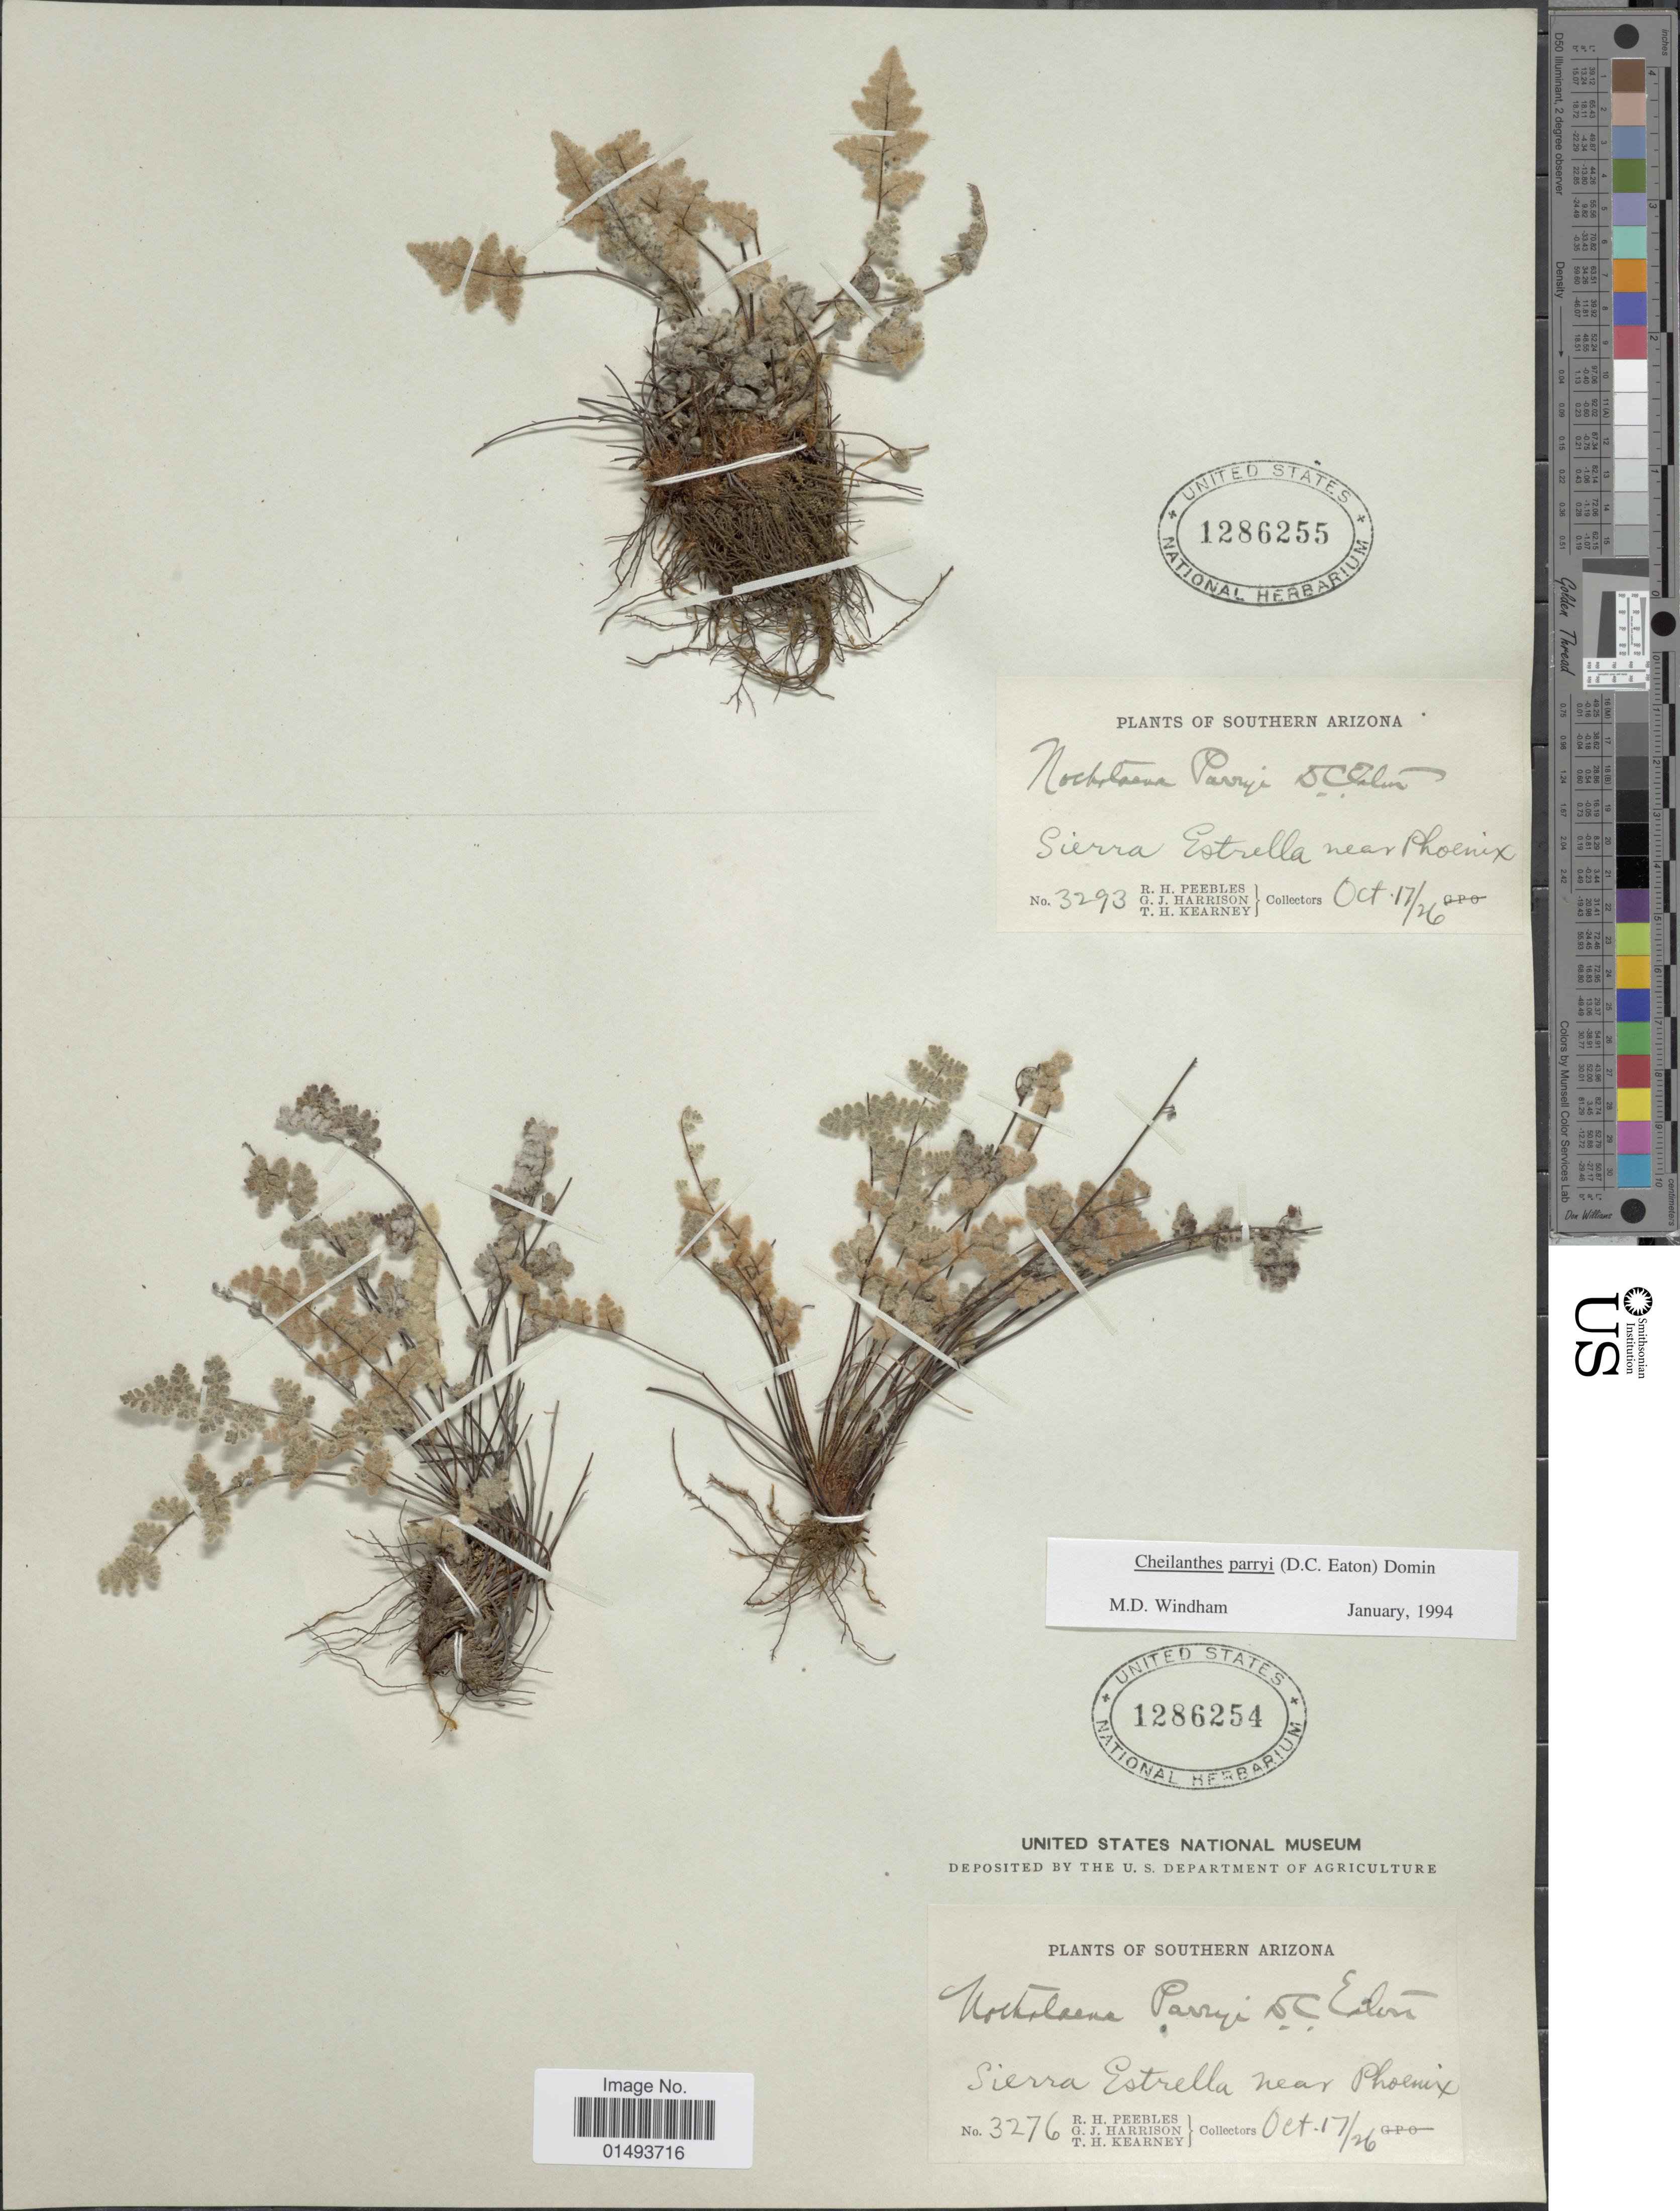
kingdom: Plantae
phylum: Tracheophyta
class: Polypodiopsida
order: Polypodiales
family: Pteridaceae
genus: Myriopteris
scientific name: Myriopteris parryi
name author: (D.C. Eaton) Grusz & Windham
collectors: R. H. Peebles, G. J. Harrison & T. H. Kearney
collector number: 3293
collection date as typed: Transcribed d/m/y: 17/10/26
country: United States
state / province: Arizona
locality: Plants of Southern Arizona, Sierra Estrella near Phoenix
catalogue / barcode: US 1286255